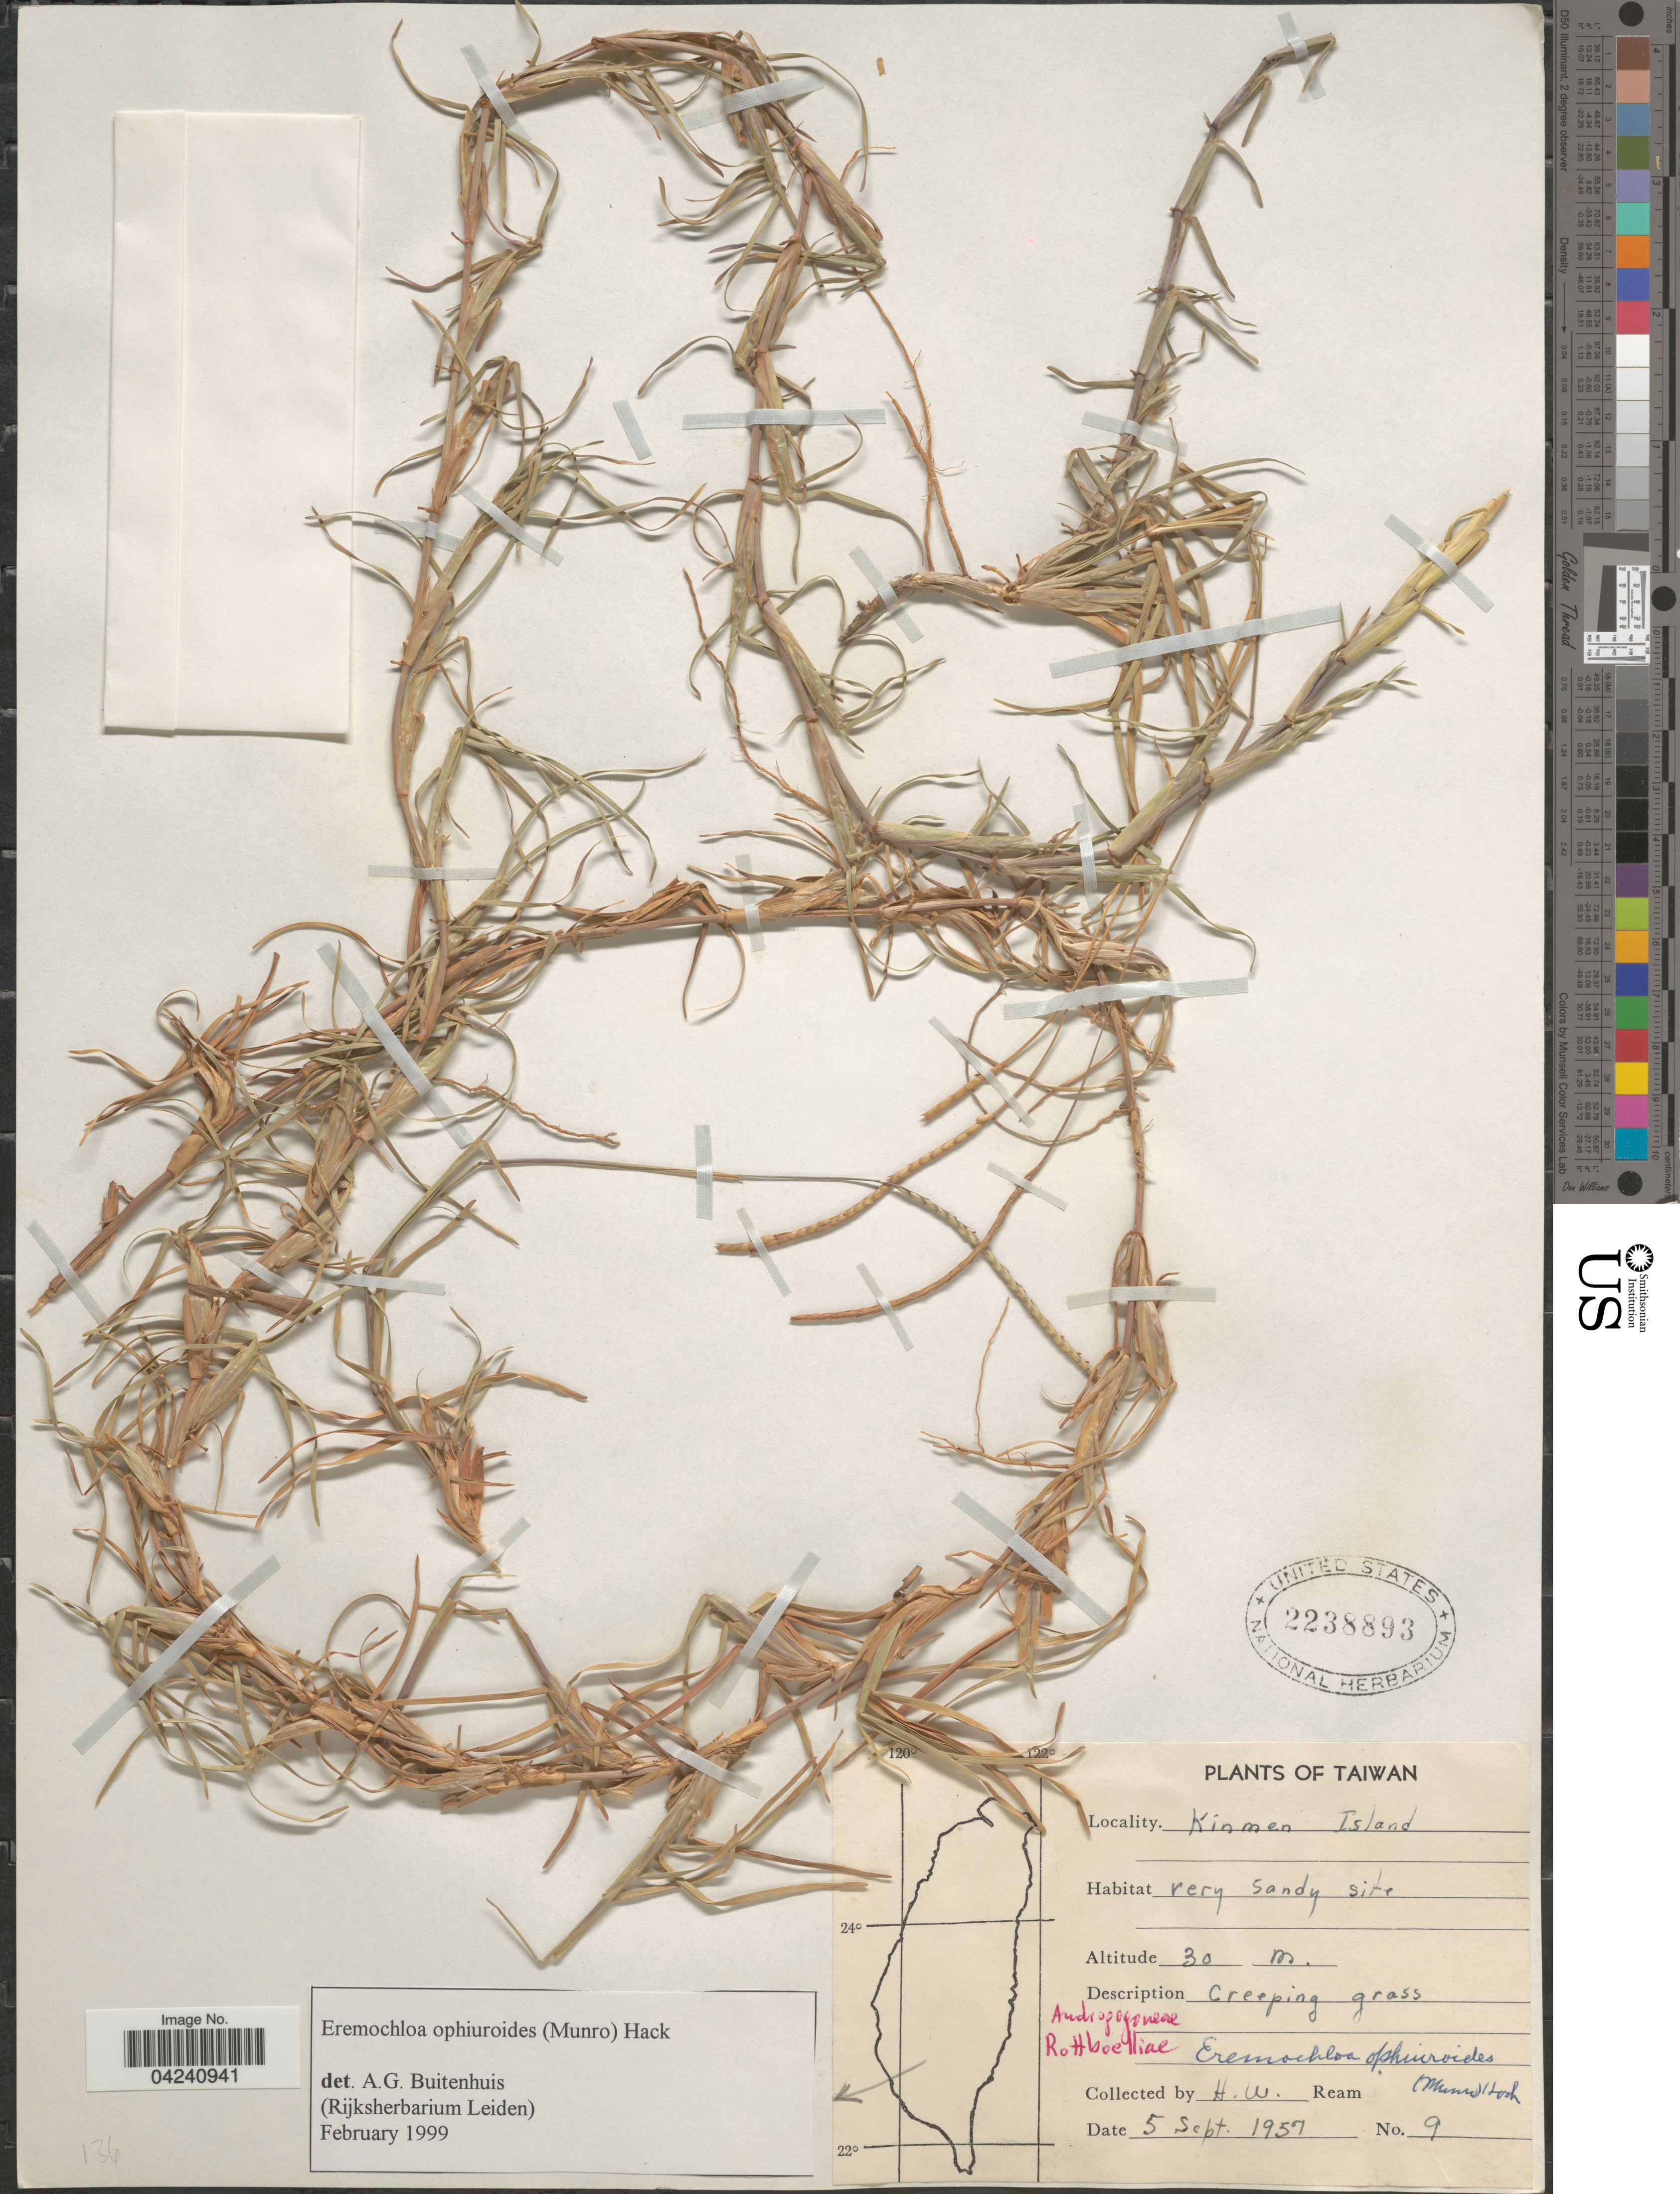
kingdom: Plantae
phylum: Tracheophyta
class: Liliopsida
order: Poales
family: Poaceae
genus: Eremochloa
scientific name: Eremochloa ophiuroides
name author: (Munro) Hack.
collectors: H. Ream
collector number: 9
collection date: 1957-09-05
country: Taiwan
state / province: Kinmen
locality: Kinmen Island.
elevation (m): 30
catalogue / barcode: US 2238893